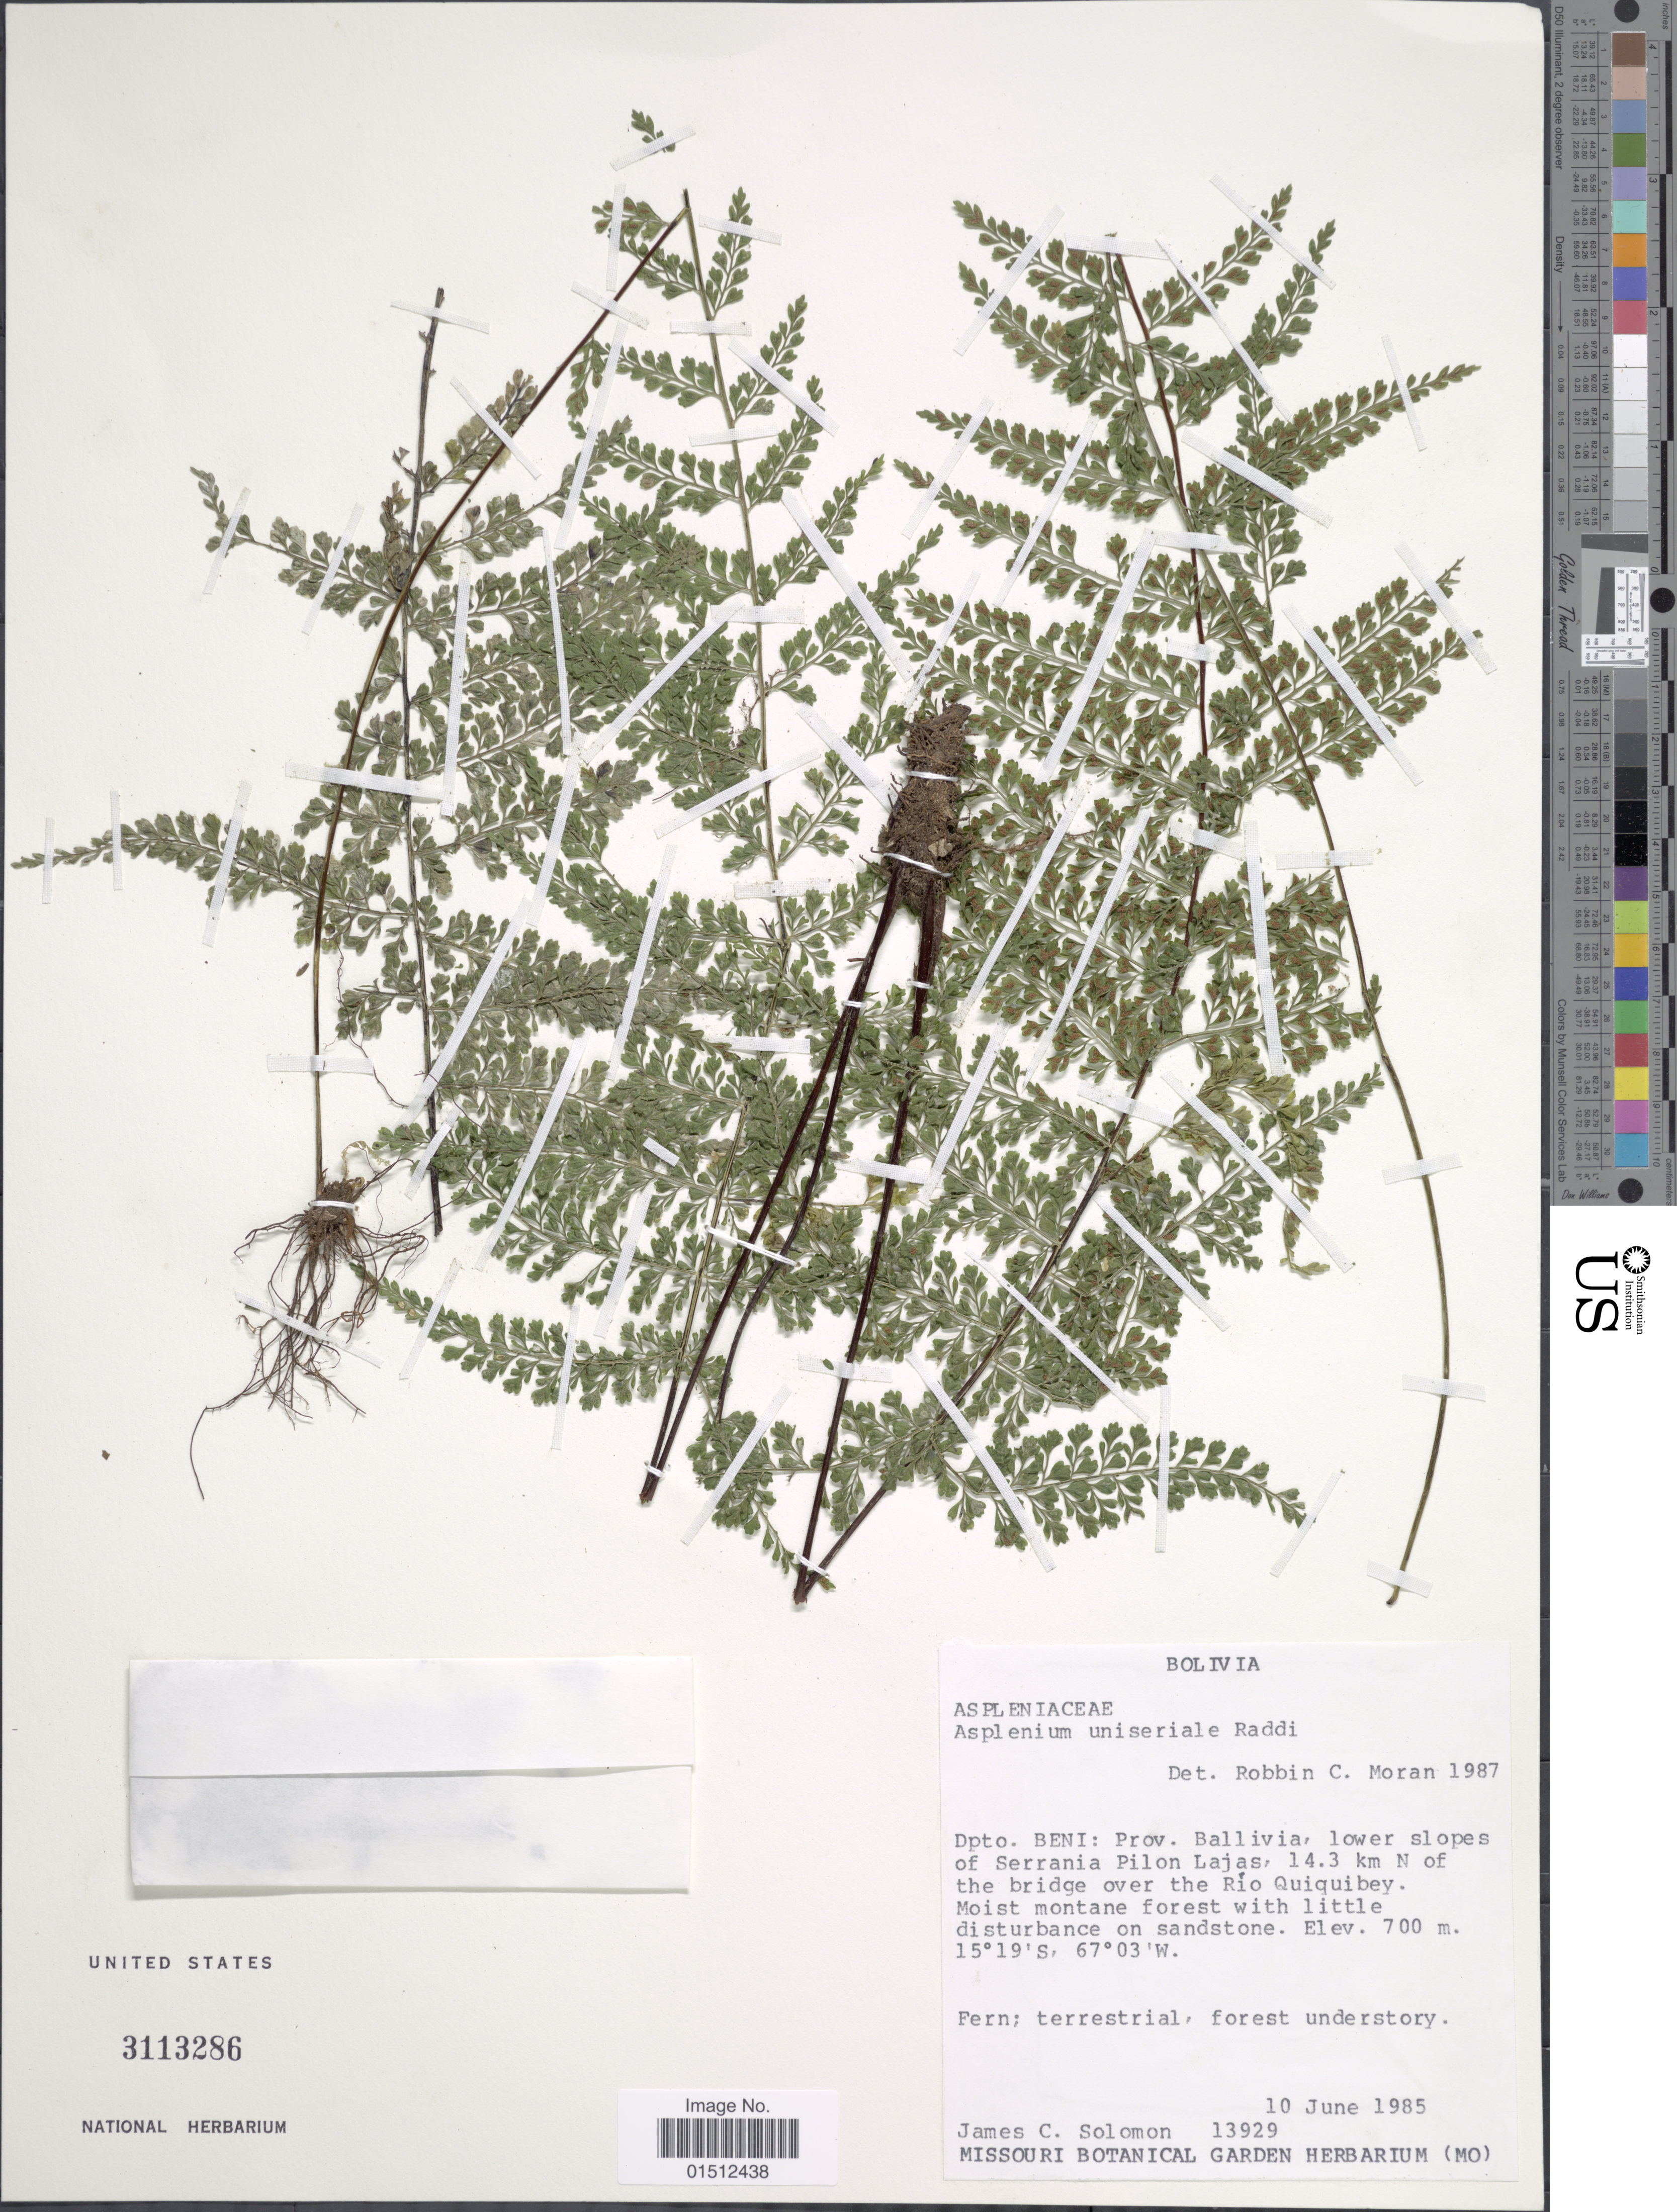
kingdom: Plantae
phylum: Tracheophyta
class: Polypodiopsida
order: Polypodiales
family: Aspleniaceae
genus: Asplenium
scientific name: Asplenium radicans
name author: L.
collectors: J. C. Solomon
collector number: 13929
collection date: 1985-06-10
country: Bolivia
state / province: Beni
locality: Bolivia, Dpto. Beni: Prov. Ballivia. lower slopes of Serrania Pilon Lajas, 14.3 km N of the bridge over the Rio Quiquibey.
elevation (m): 700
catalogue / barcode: US 3113286